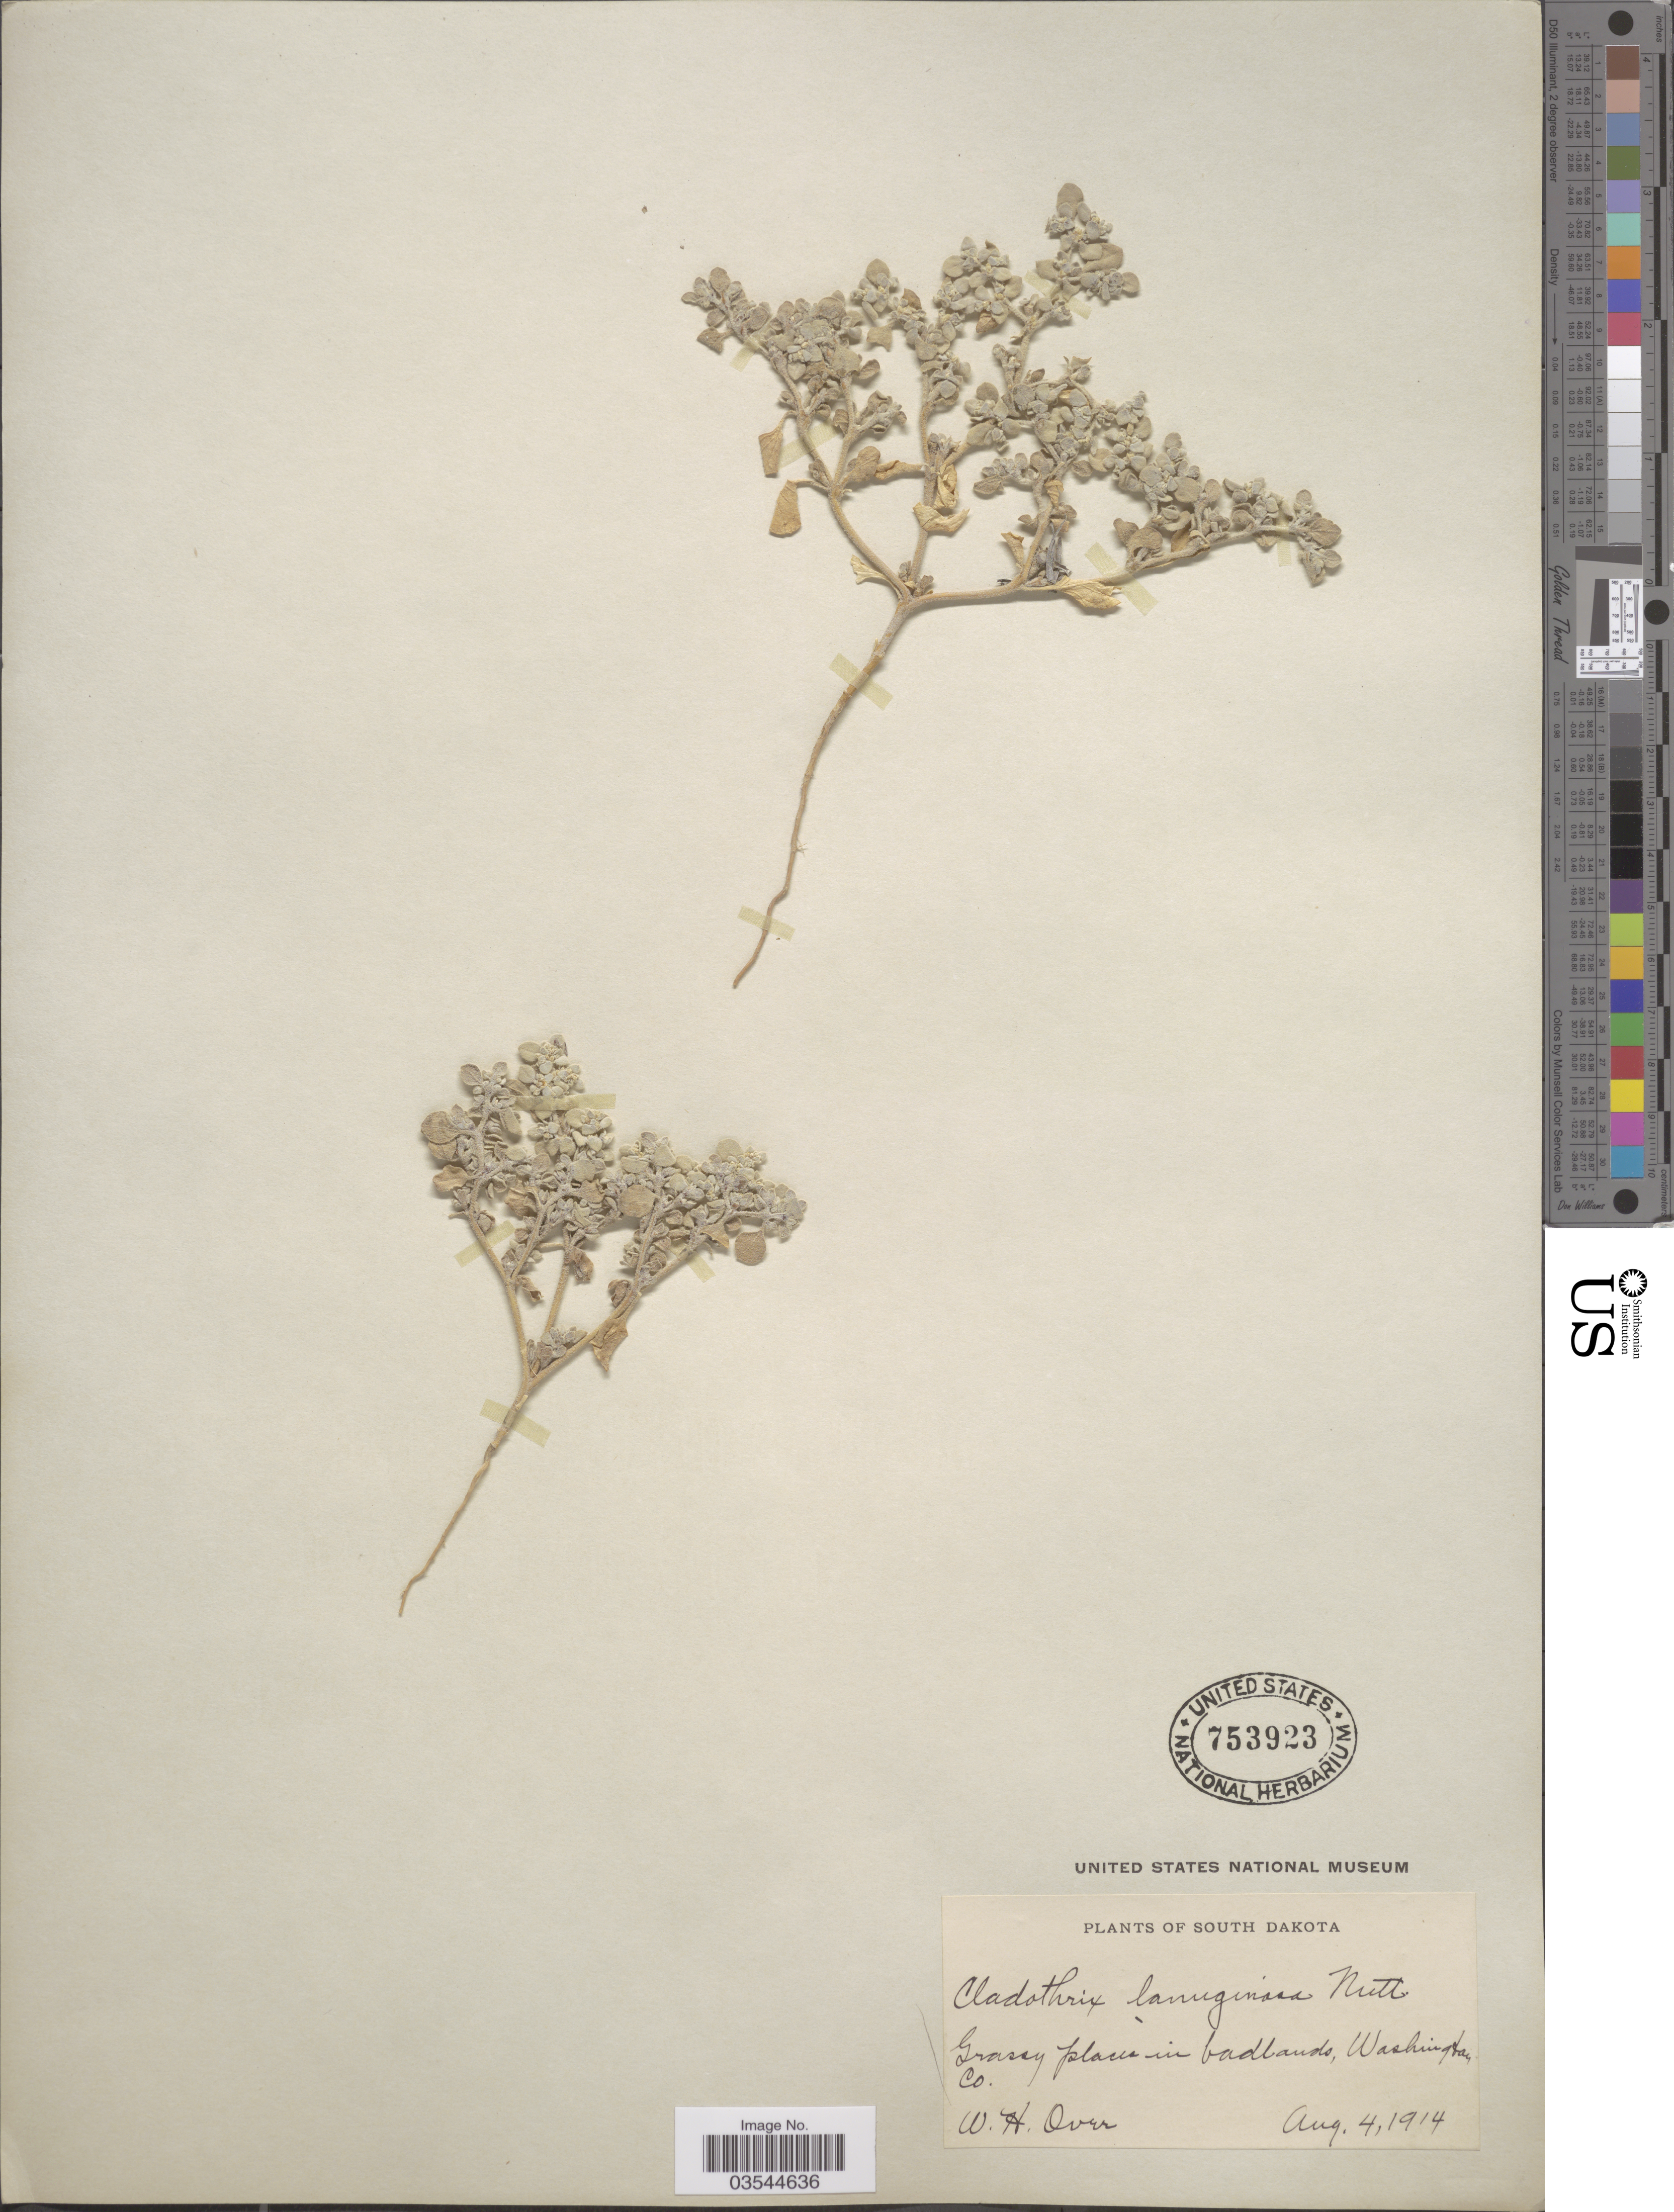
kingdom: Plantae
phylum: Tracheophyta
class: Magnoliopsida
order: Caryophyllales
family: Amaranthaceae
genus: Tidestromia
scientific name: Tidestromia lanuginosa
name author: (Nutt.) Standl.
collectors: W. Over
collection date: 1914-08-04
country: United States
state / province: South Dakota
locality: Grassy places in badlands, Washington Co.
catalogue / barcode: US 753923